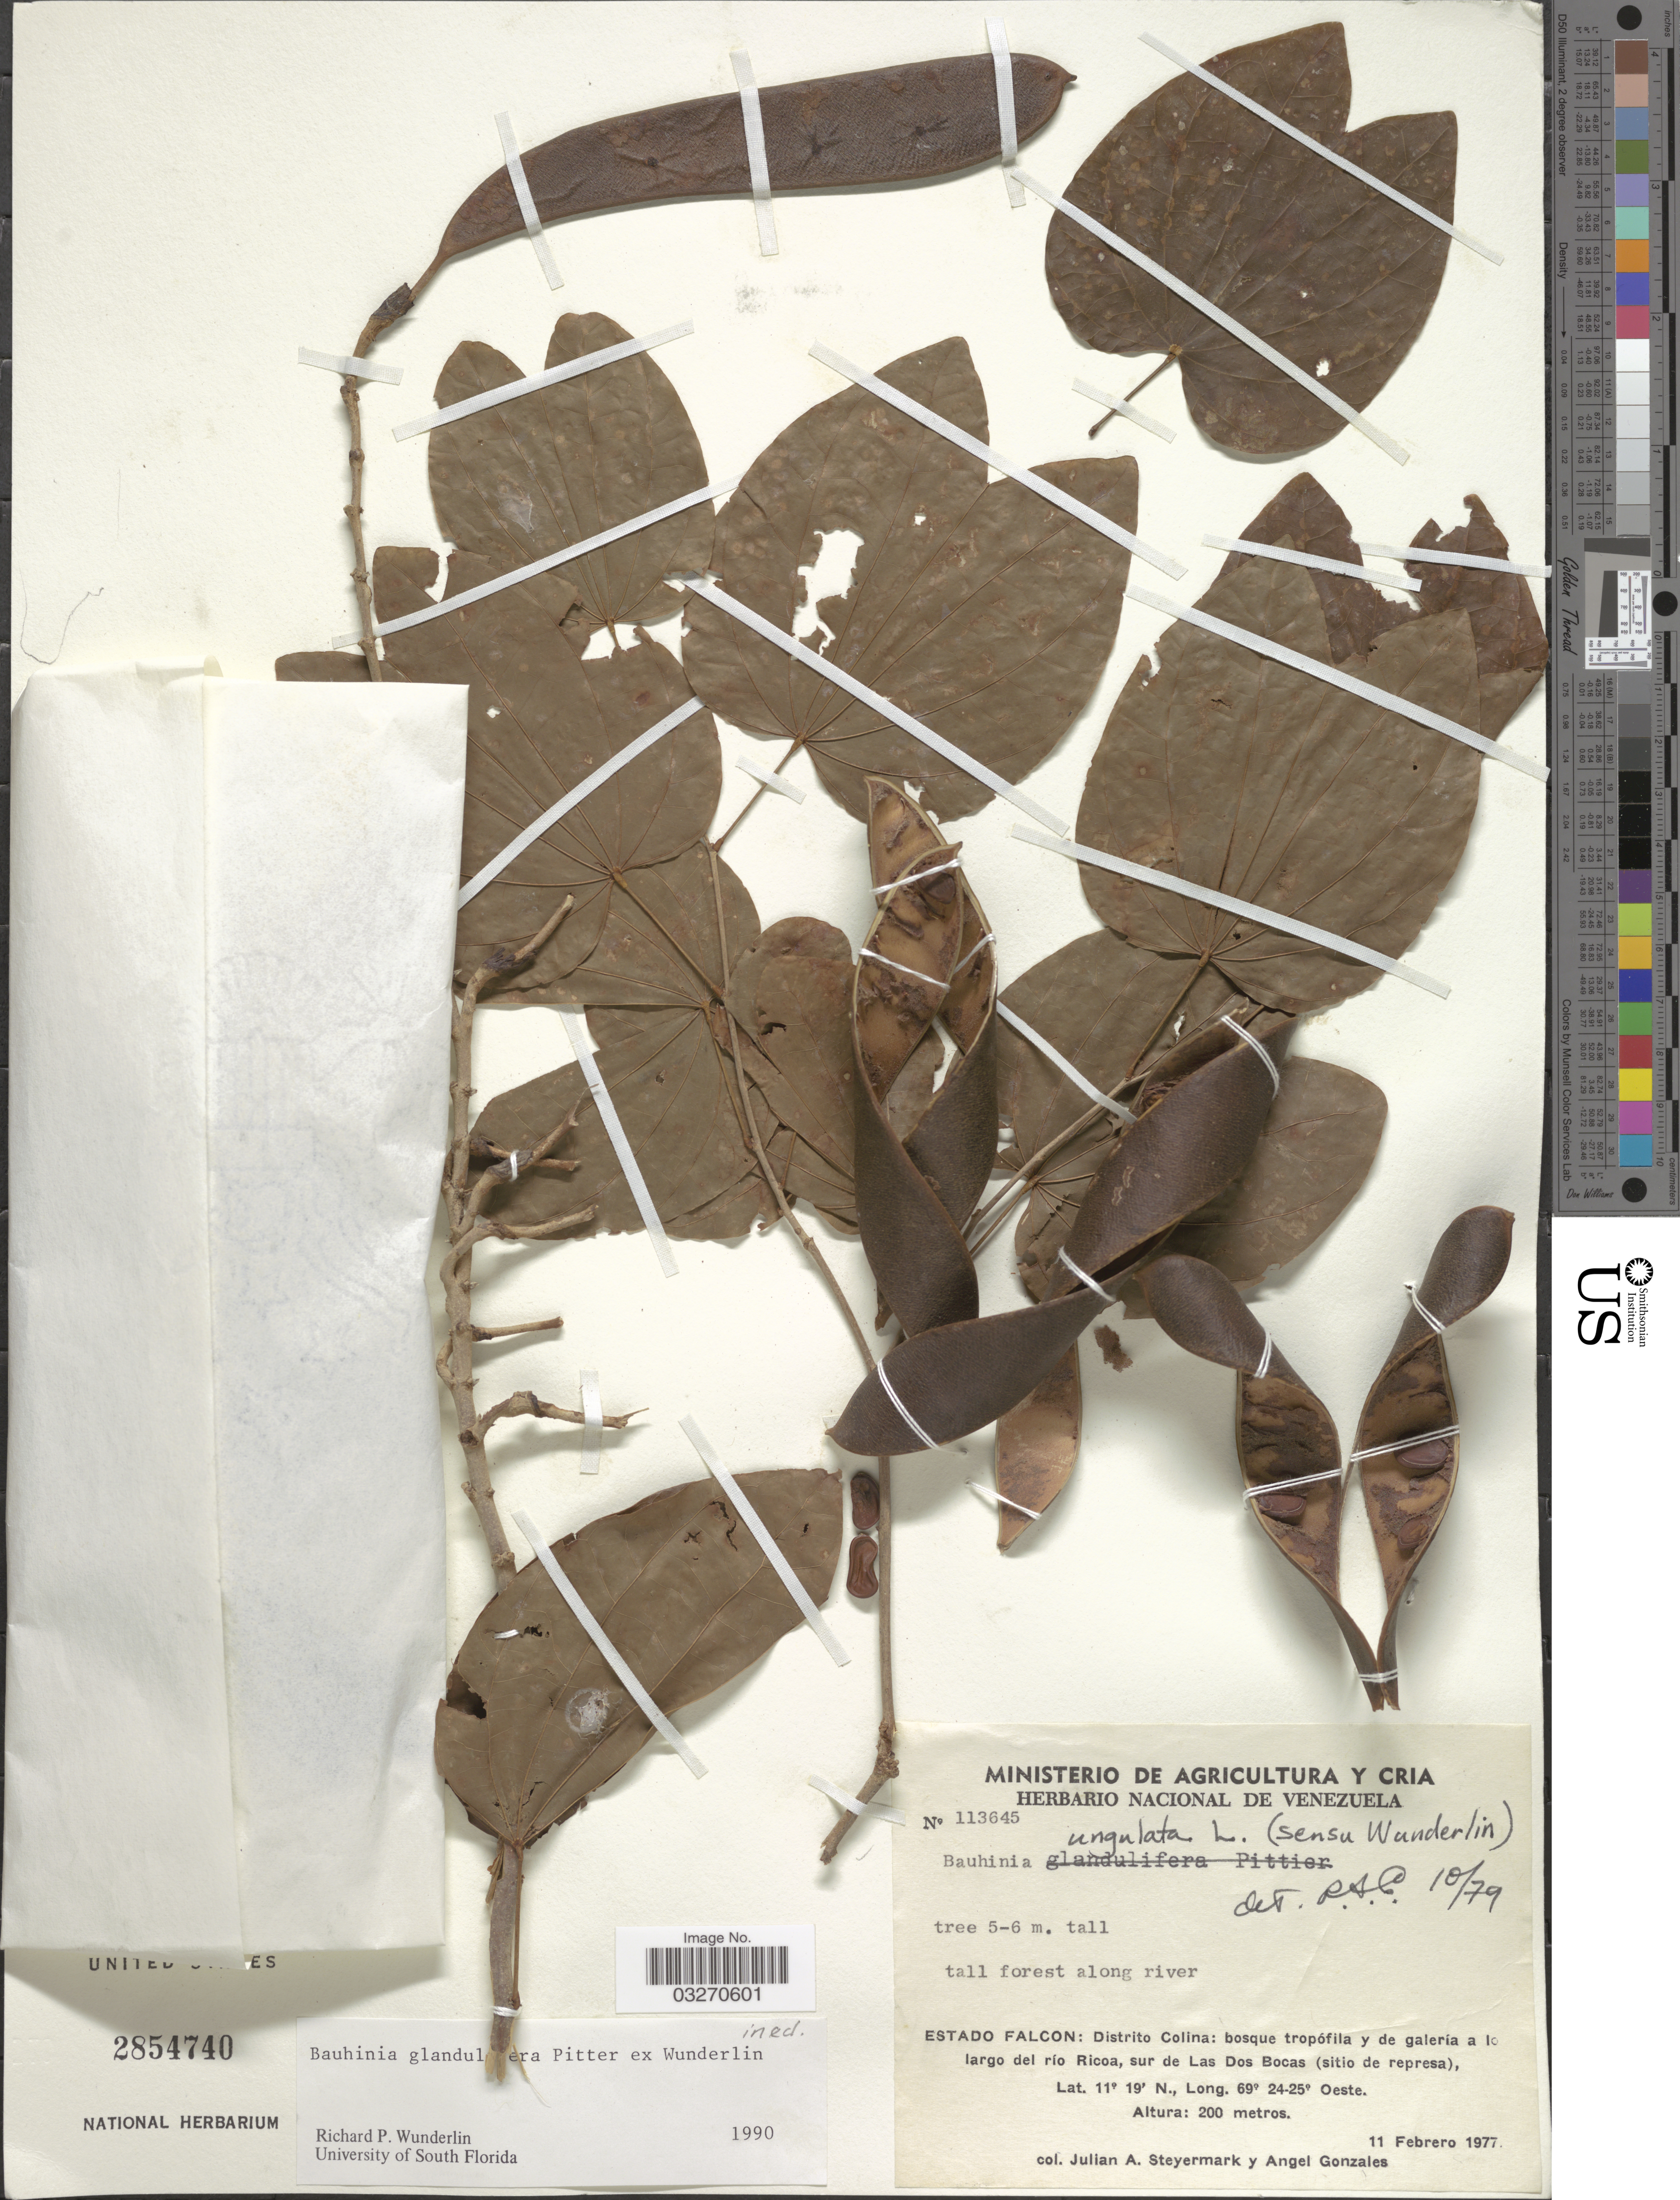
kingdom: Plantae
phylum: Tracheophyta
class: Magnoliopsida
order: Fabales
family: Fabaceae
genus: Bauhinia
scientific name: Bauhinia ungulata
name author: L.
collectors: J. Steyermark & A. Gonzáles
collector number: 113645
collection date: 1977-02-11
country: Venezuela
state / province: Falcón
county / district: Colina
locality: Distrito Colina: bosque tropófila y de galeria a lo largo del río Ricoa, sur de Las Dos Bocas (sitio de represa).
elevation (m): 200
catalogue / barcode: US 2854740